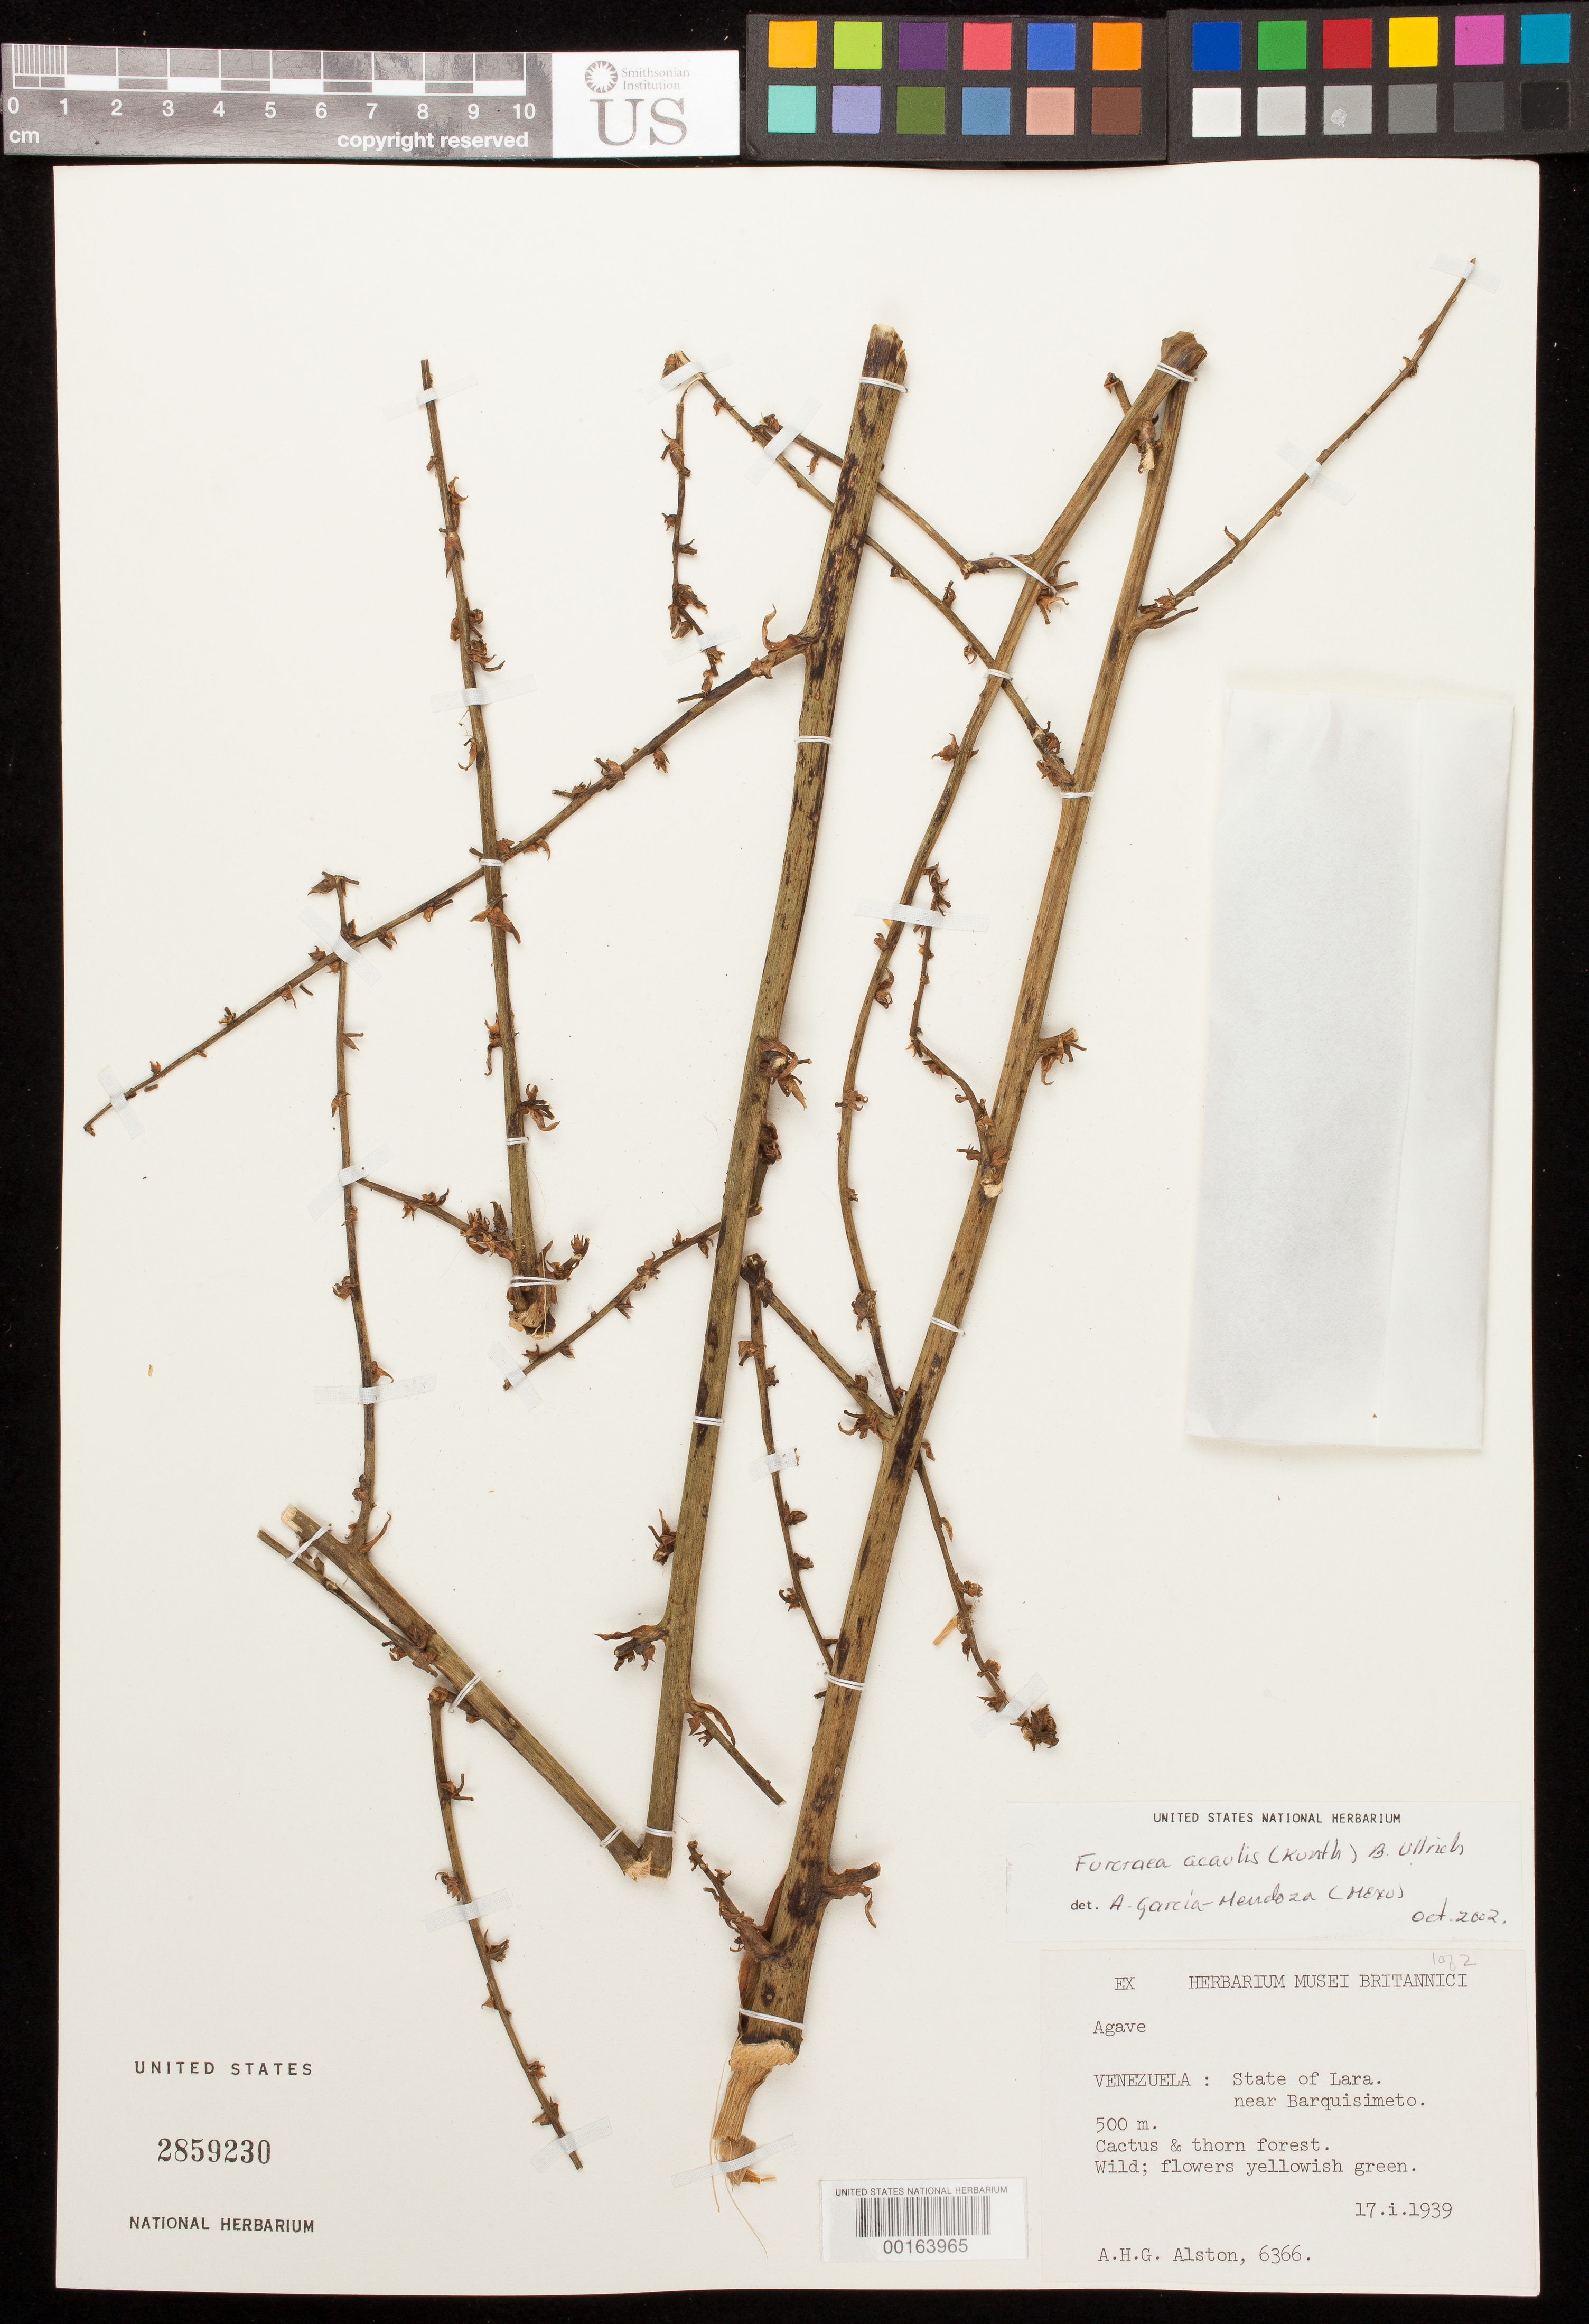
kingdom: Plantae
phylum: Tracheophyta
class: Liliopsida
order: Asparagales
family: Asparagaceae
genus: Furcraea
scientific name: Furcraea acaulis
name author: (Kunth) B. Ullrich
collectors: A. H. Alston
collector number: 6366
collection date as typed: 17 Jan 1939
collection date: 1939-01-17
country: Venezuela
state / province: Lara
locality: Near Barquisimeto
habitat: Cactus and thorn forest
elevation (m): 500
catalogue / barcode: US 2859230